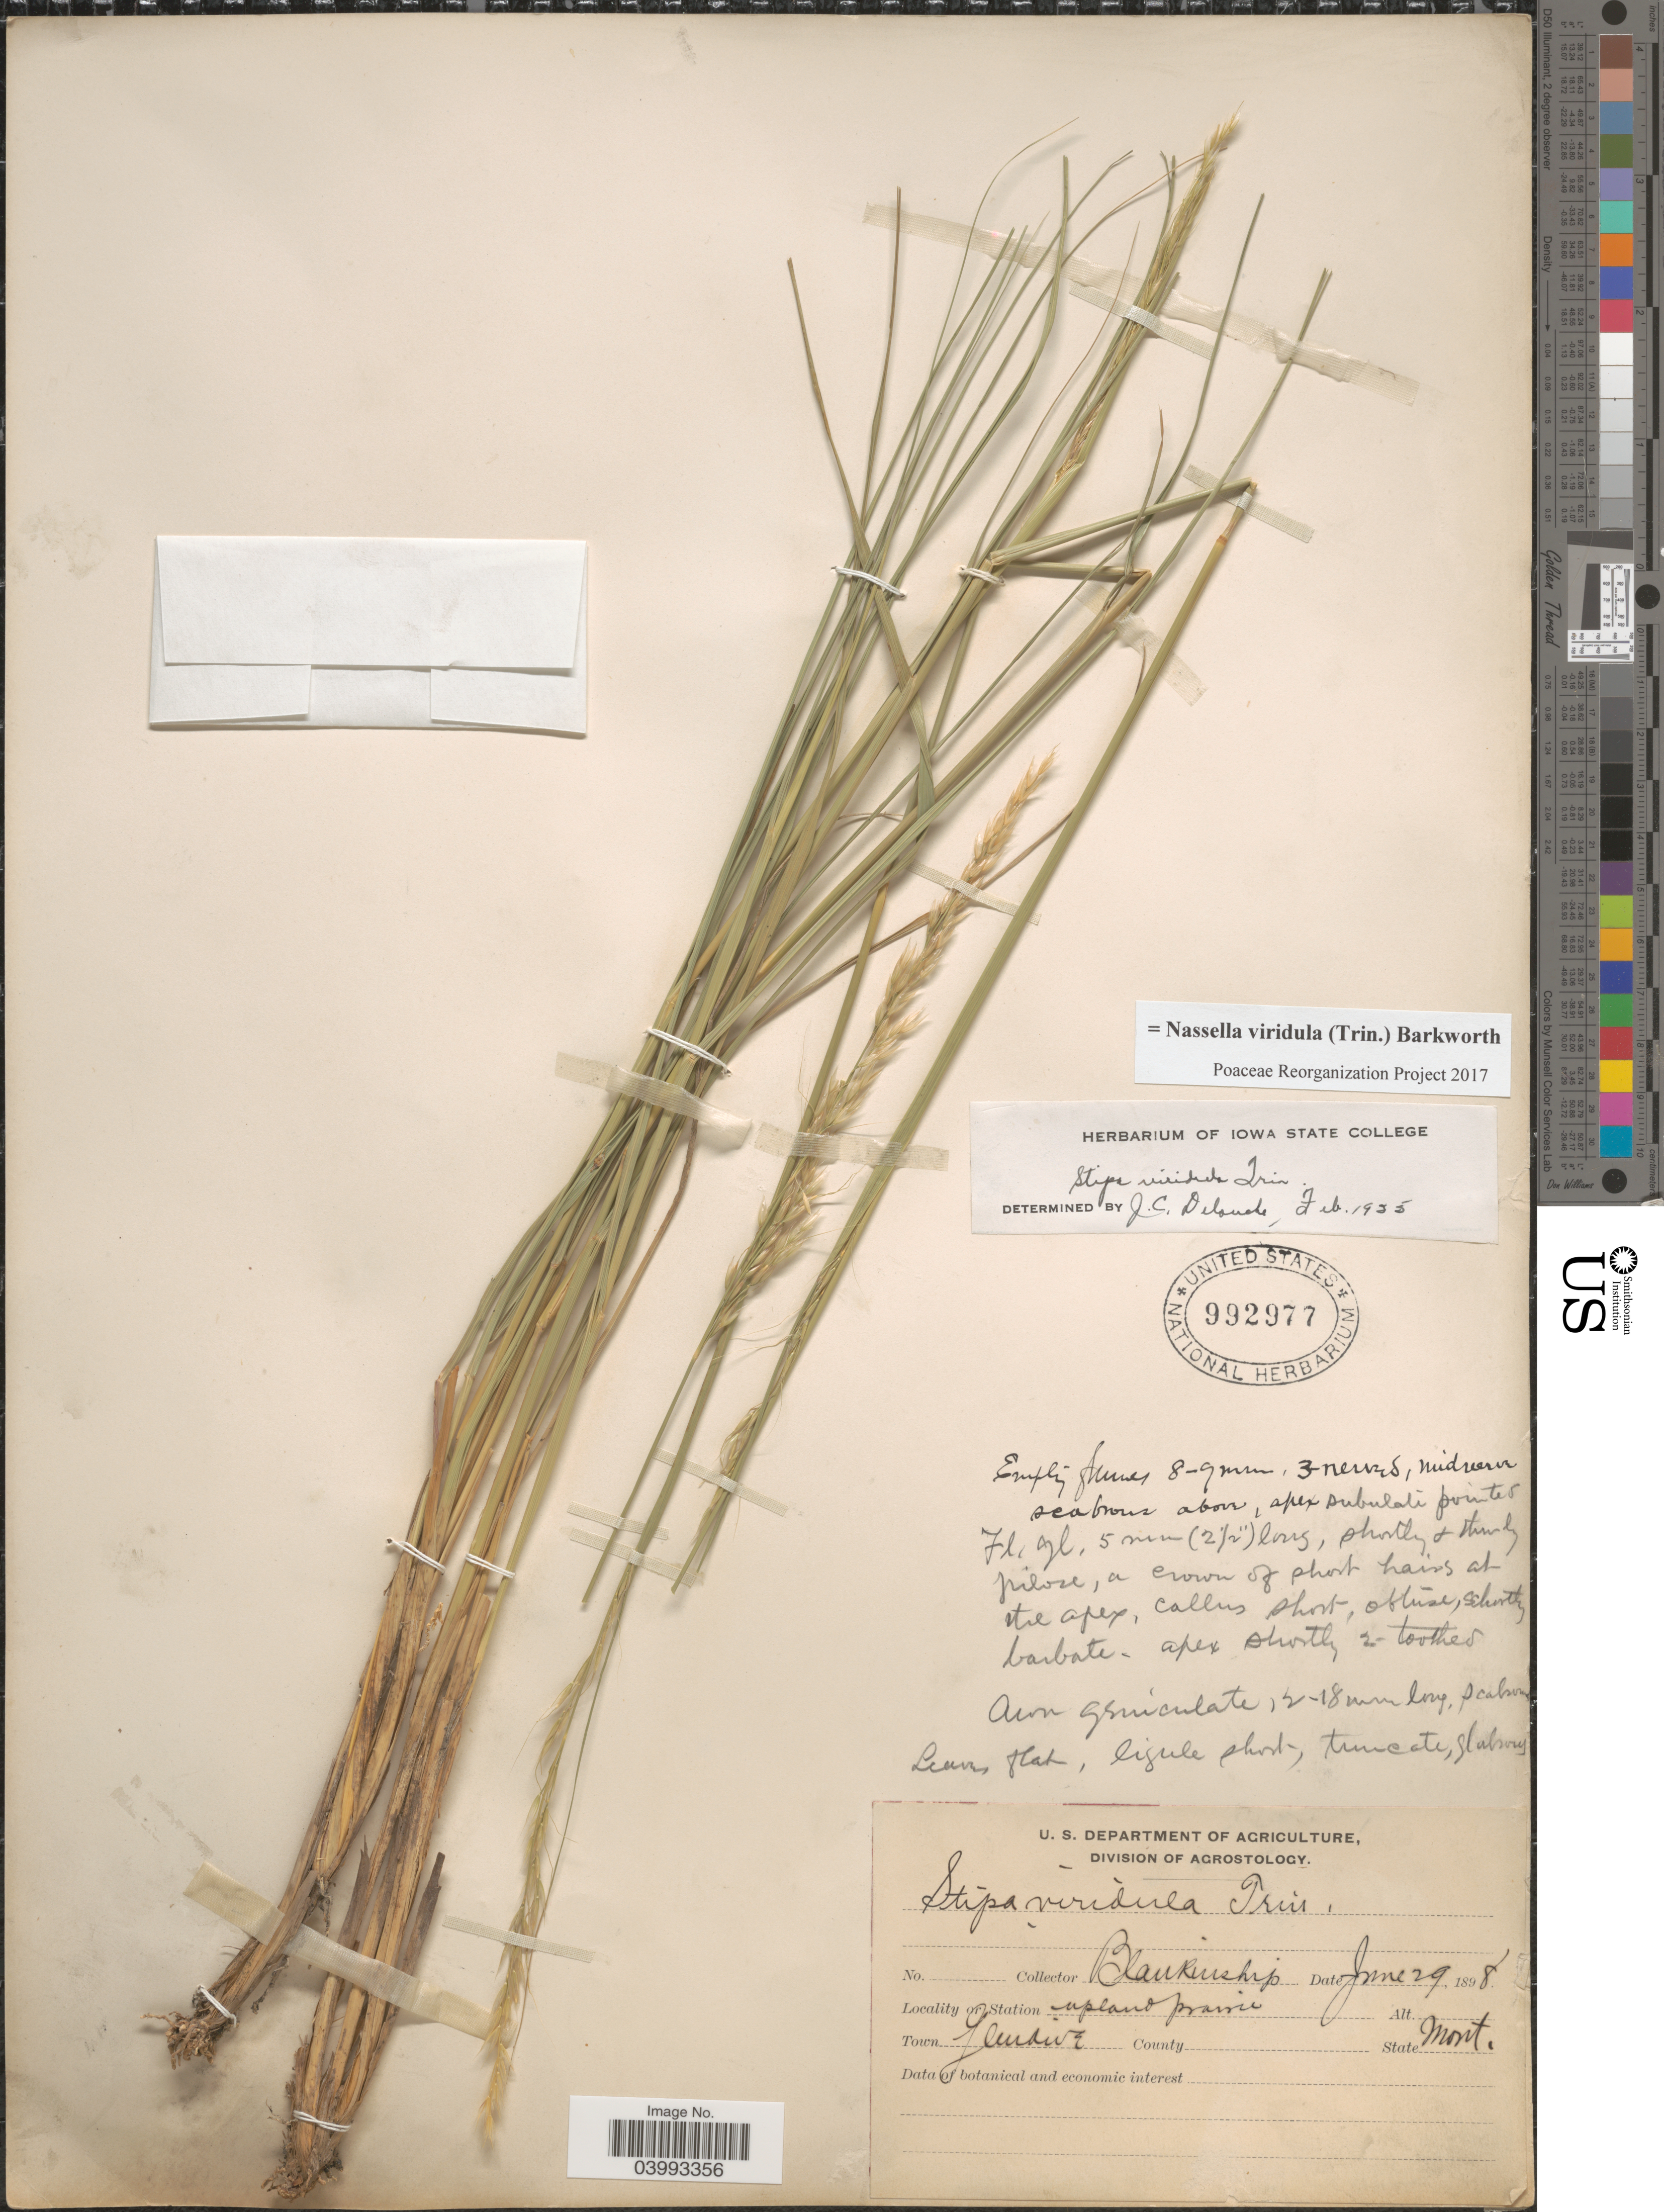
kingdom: Plantae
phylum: Tracheophyta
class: Liliopsida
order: Poales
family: Poaceae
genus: Nassella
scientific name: Nassella viridula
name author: (Trin.) Barkworth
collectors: Blankinship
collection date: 1898-06-29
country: United States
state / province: Montana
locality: Station upland prairie. Town Glendive.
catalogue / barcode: US 992977